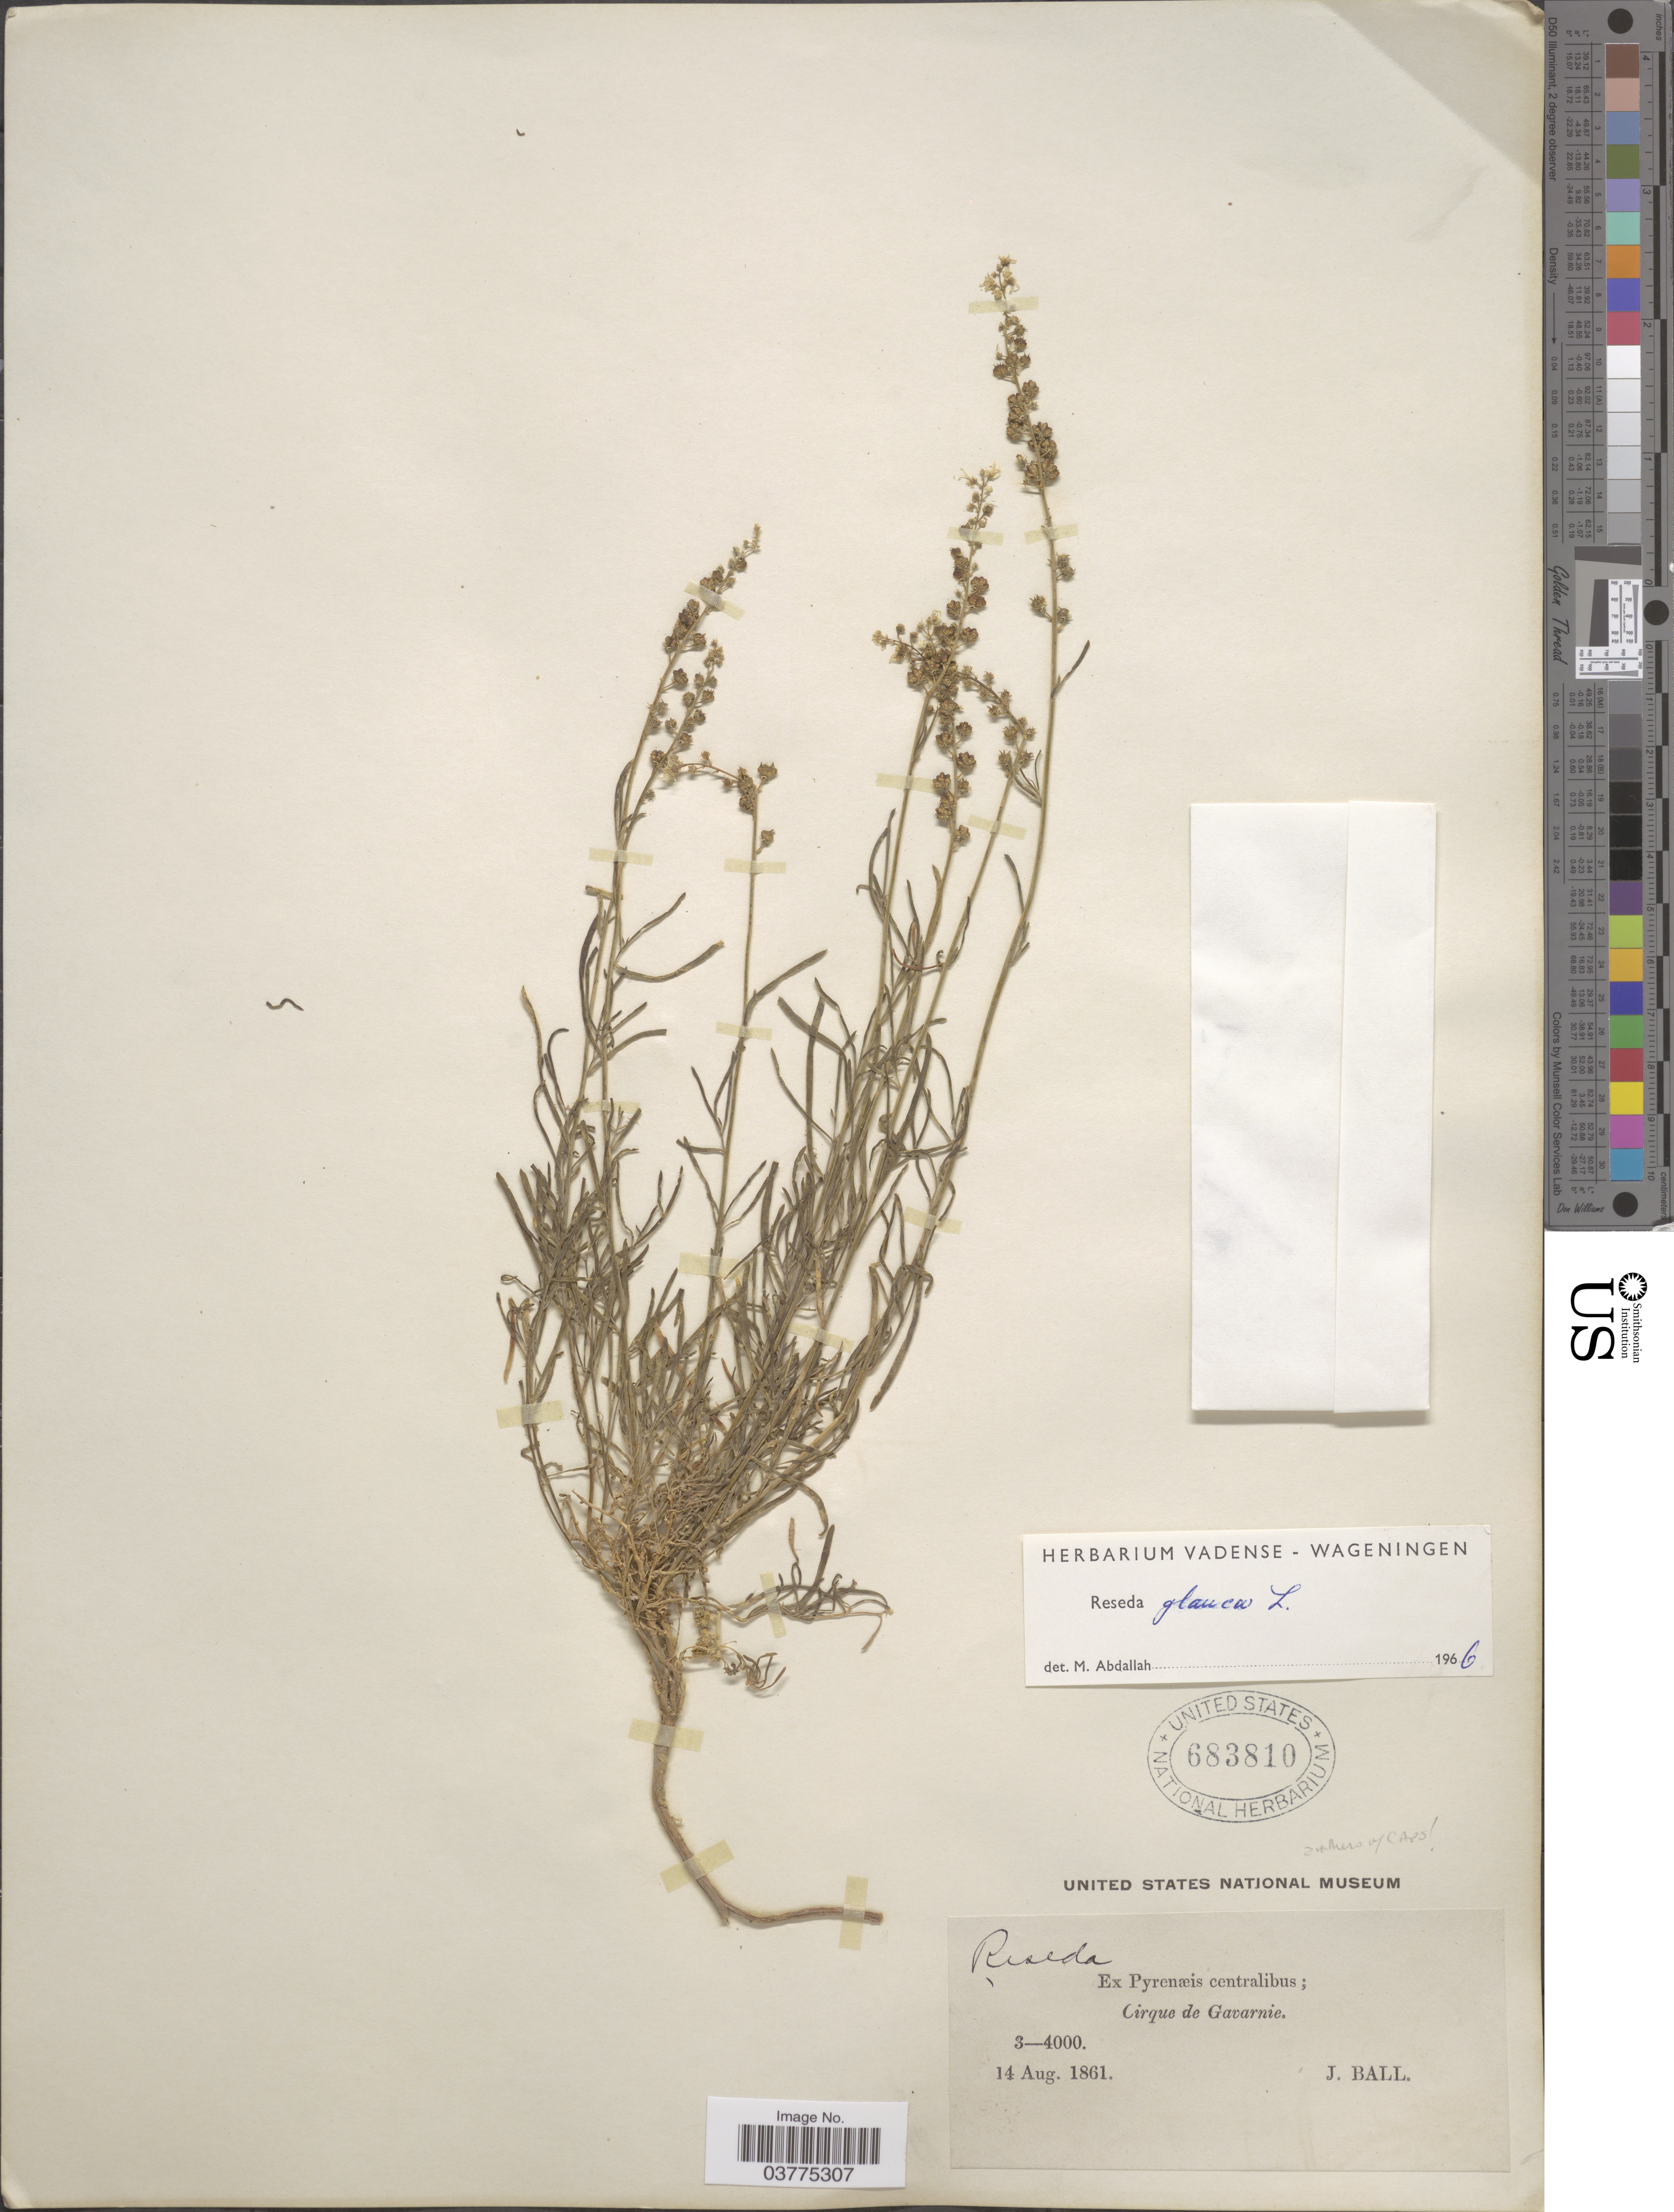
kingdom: Plantae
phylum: Tracheophyta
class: Magnoliopsida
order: Brassicales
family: Resedaceae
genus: Reseda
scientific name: Reseda glauca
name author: L.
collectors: J. Ball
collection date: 1861-08-14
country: Italy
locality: Ex Pyrenæis centralibus; Cirque de Gavarnie.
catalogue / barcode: US 683810